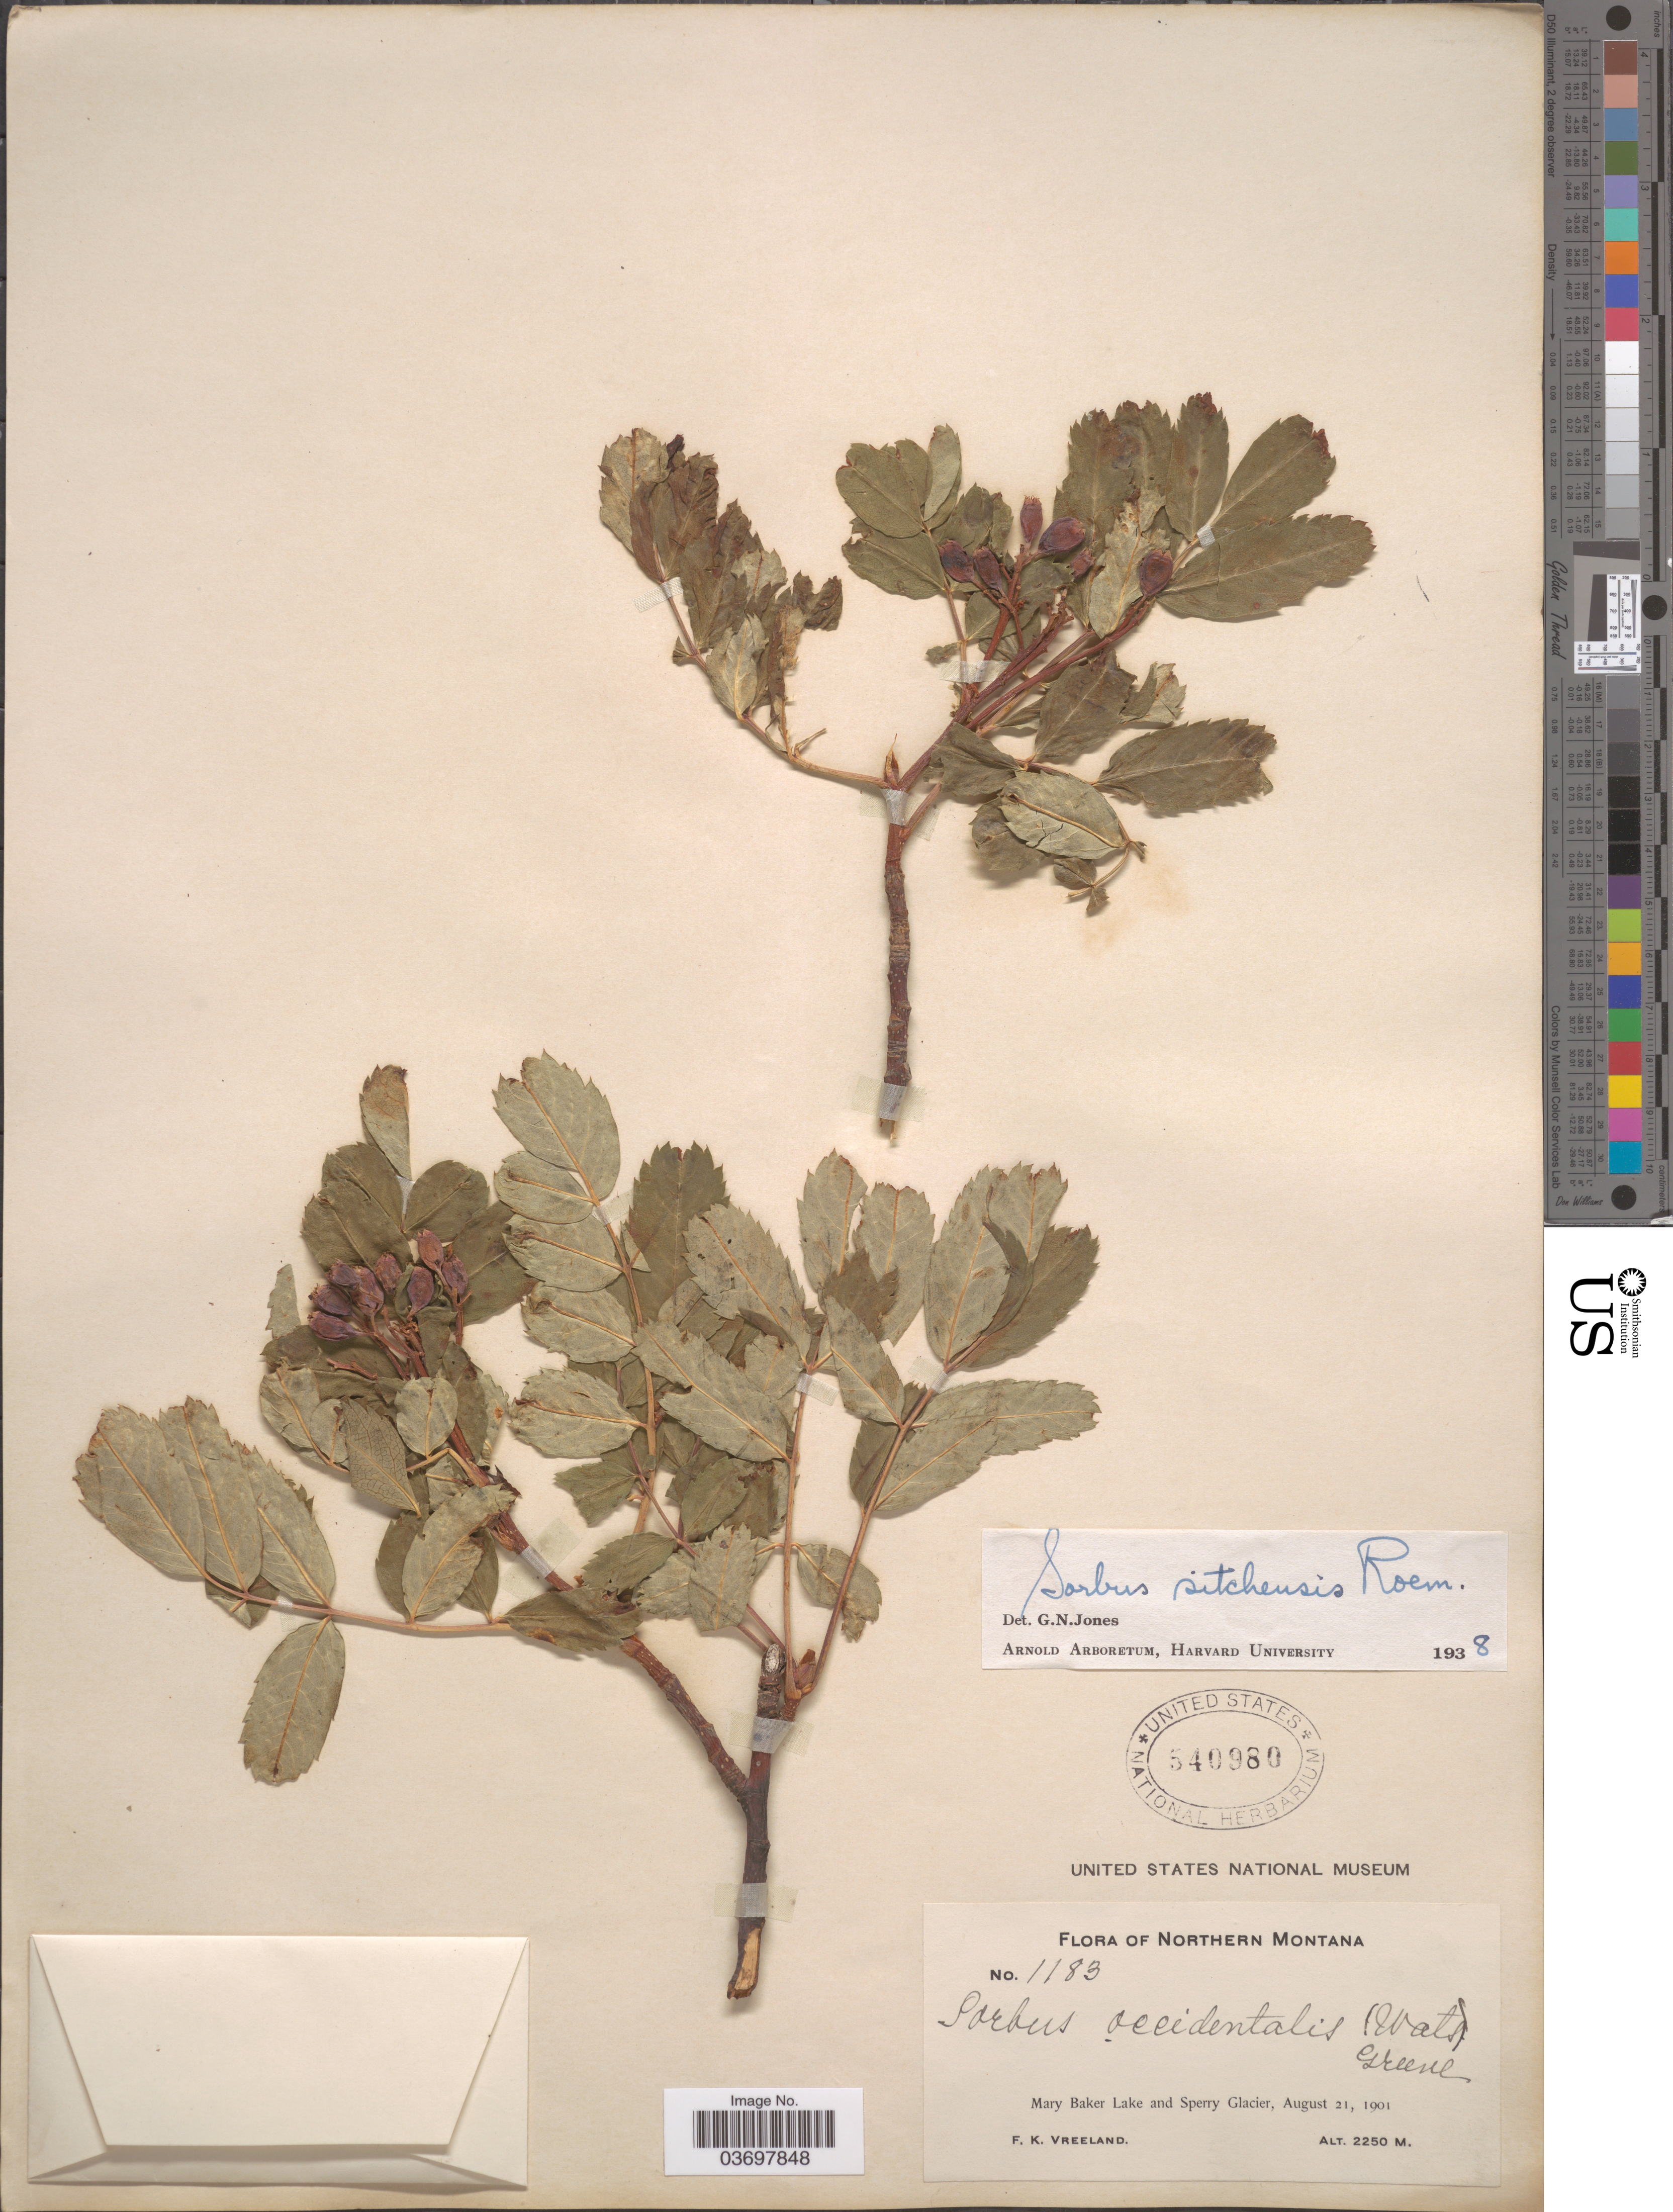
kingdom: Plantae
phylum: Tracheophyta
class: Magnoliopsida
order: Rosales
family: Rosaceae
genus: Sorbus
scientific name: Sorbus sitchensis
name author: M. Roem.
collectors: F. Vreeland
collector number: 1183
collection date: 1901-08-21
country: United States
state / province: Montana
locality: Northern Montana. Mary Baker Lake and Sperry Glacier.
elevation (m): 2250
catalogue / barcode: US 540980